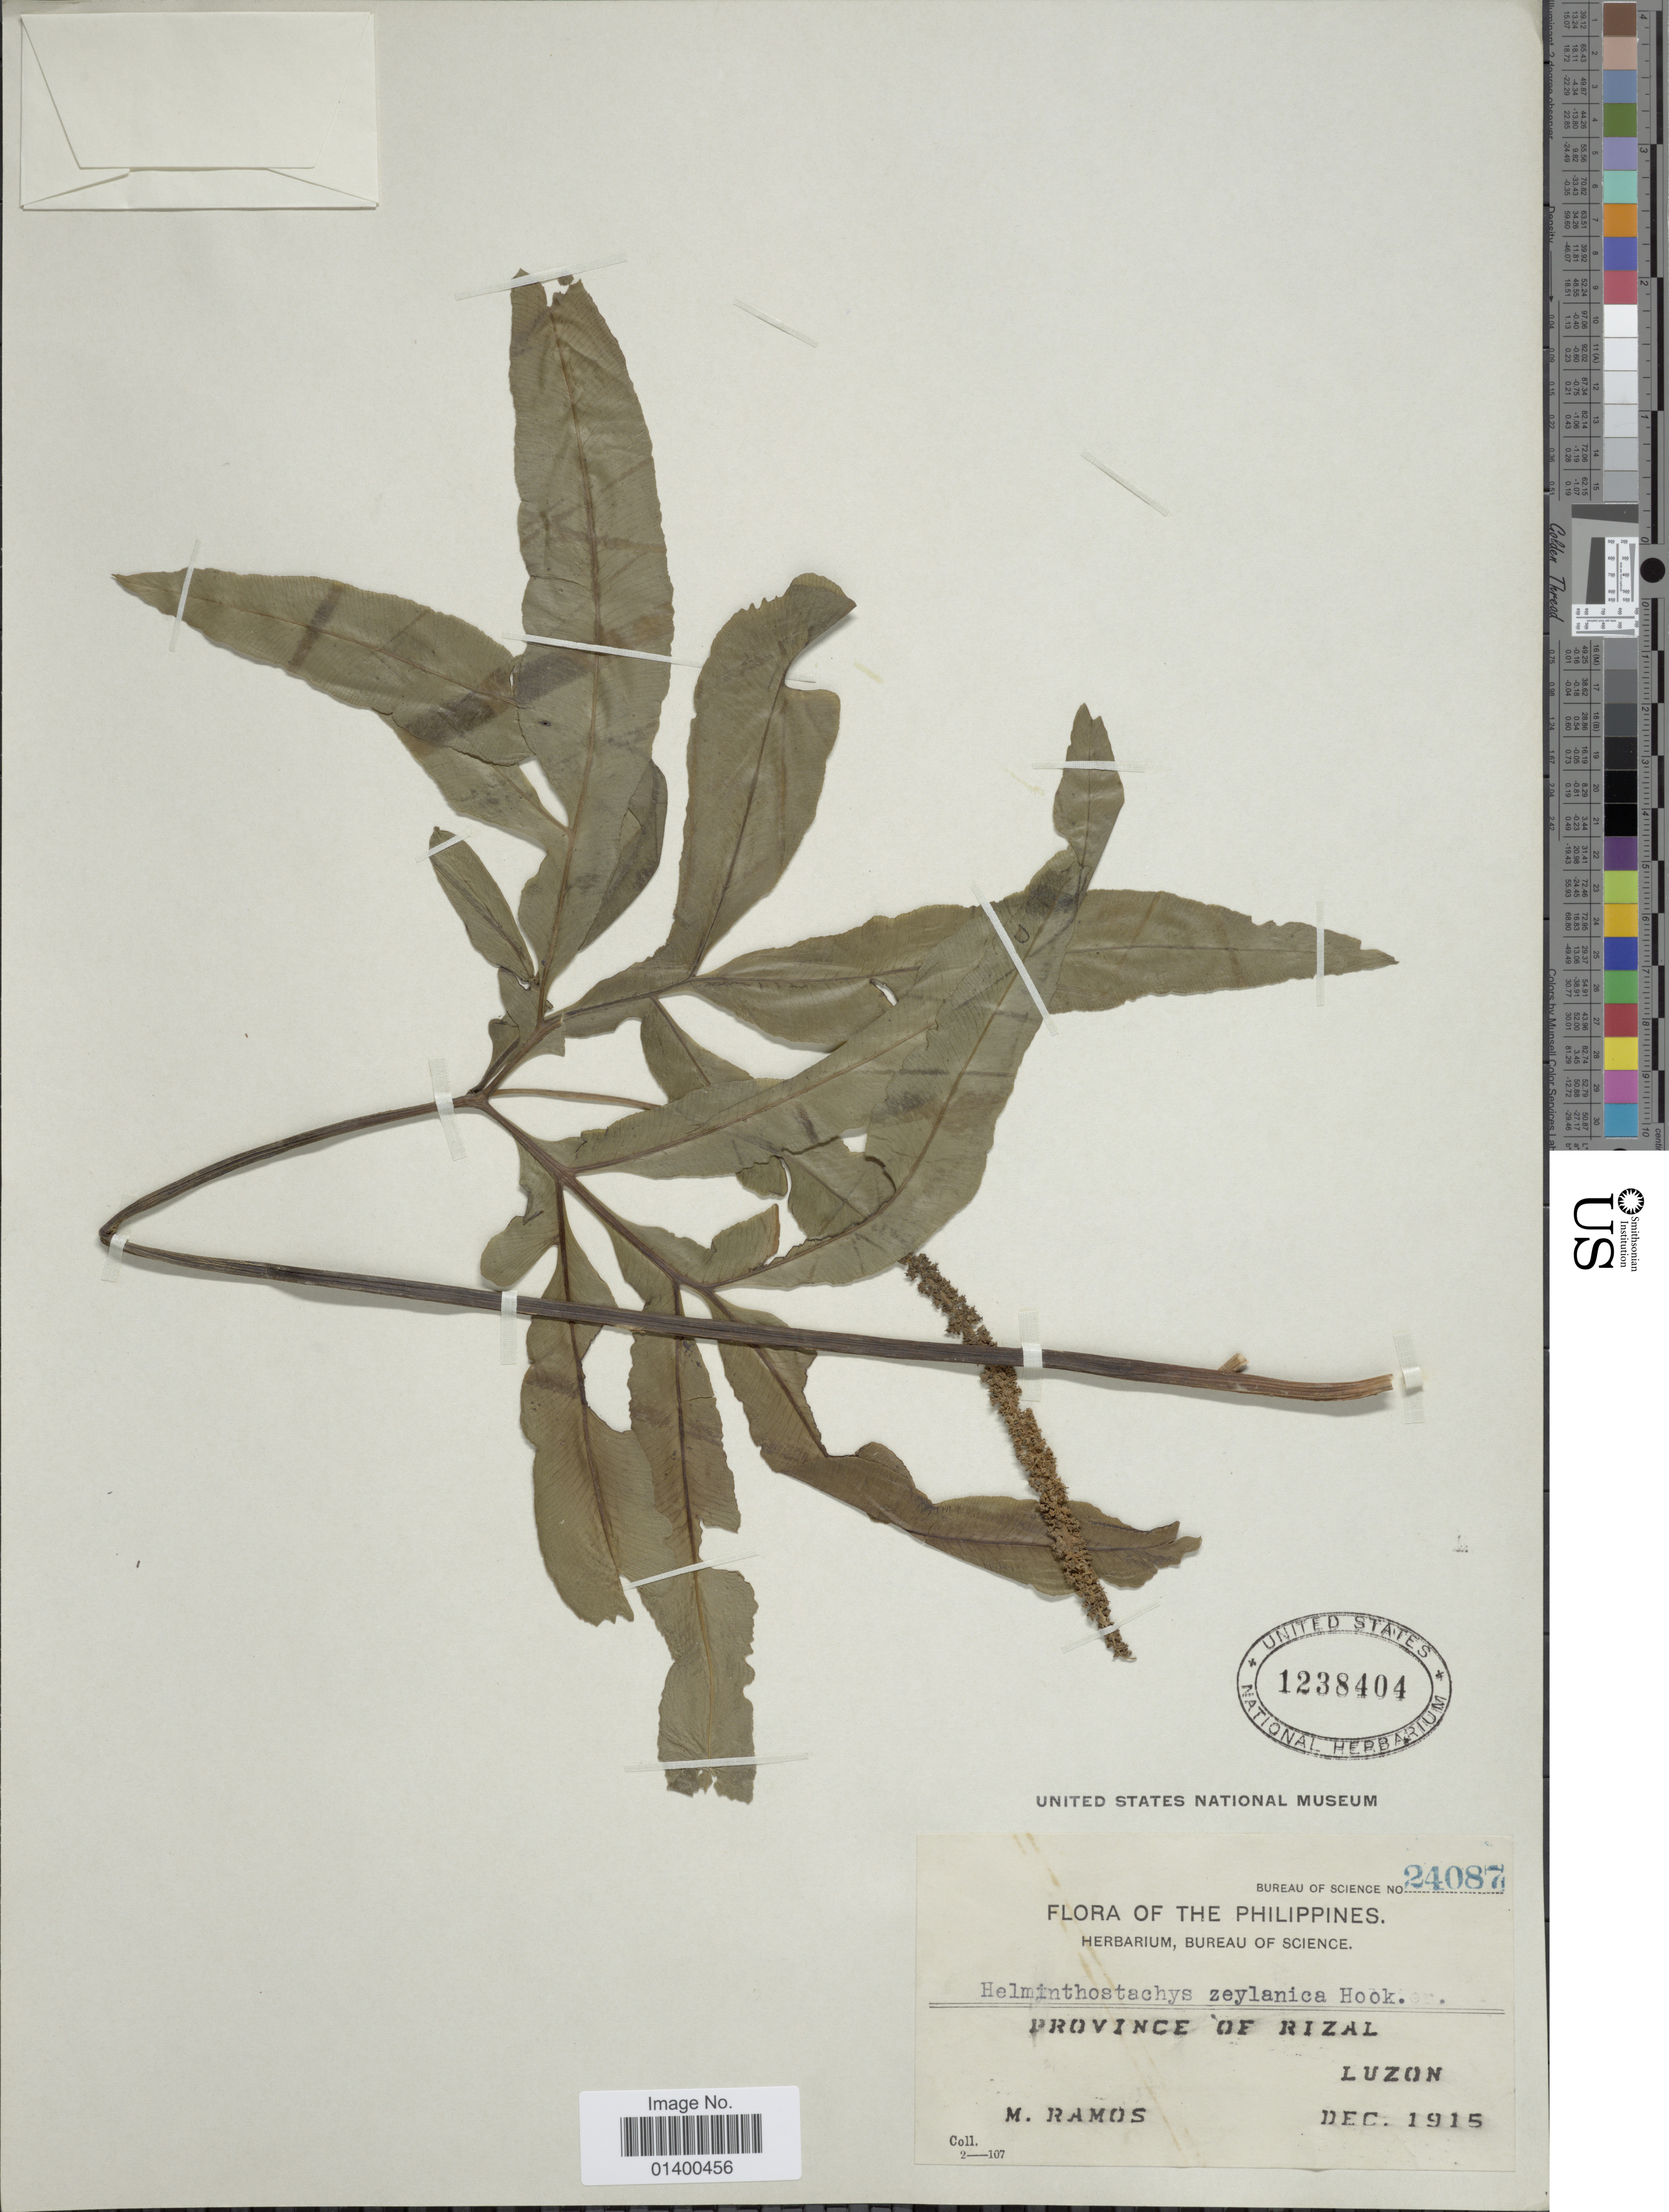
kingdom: Plantae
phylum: Tracheophyta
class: Polypodiopsida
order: Ophioglossales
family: Ophioglossaceae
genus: Helminthostachys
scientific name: Helminthostachys zeylanica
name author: (L.) Hook.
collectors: M. Ramos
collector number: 24087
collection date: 1915-12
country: Philippines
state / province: Central Luzon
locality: Province of Rizal, Luzon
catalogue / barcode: US 1238404